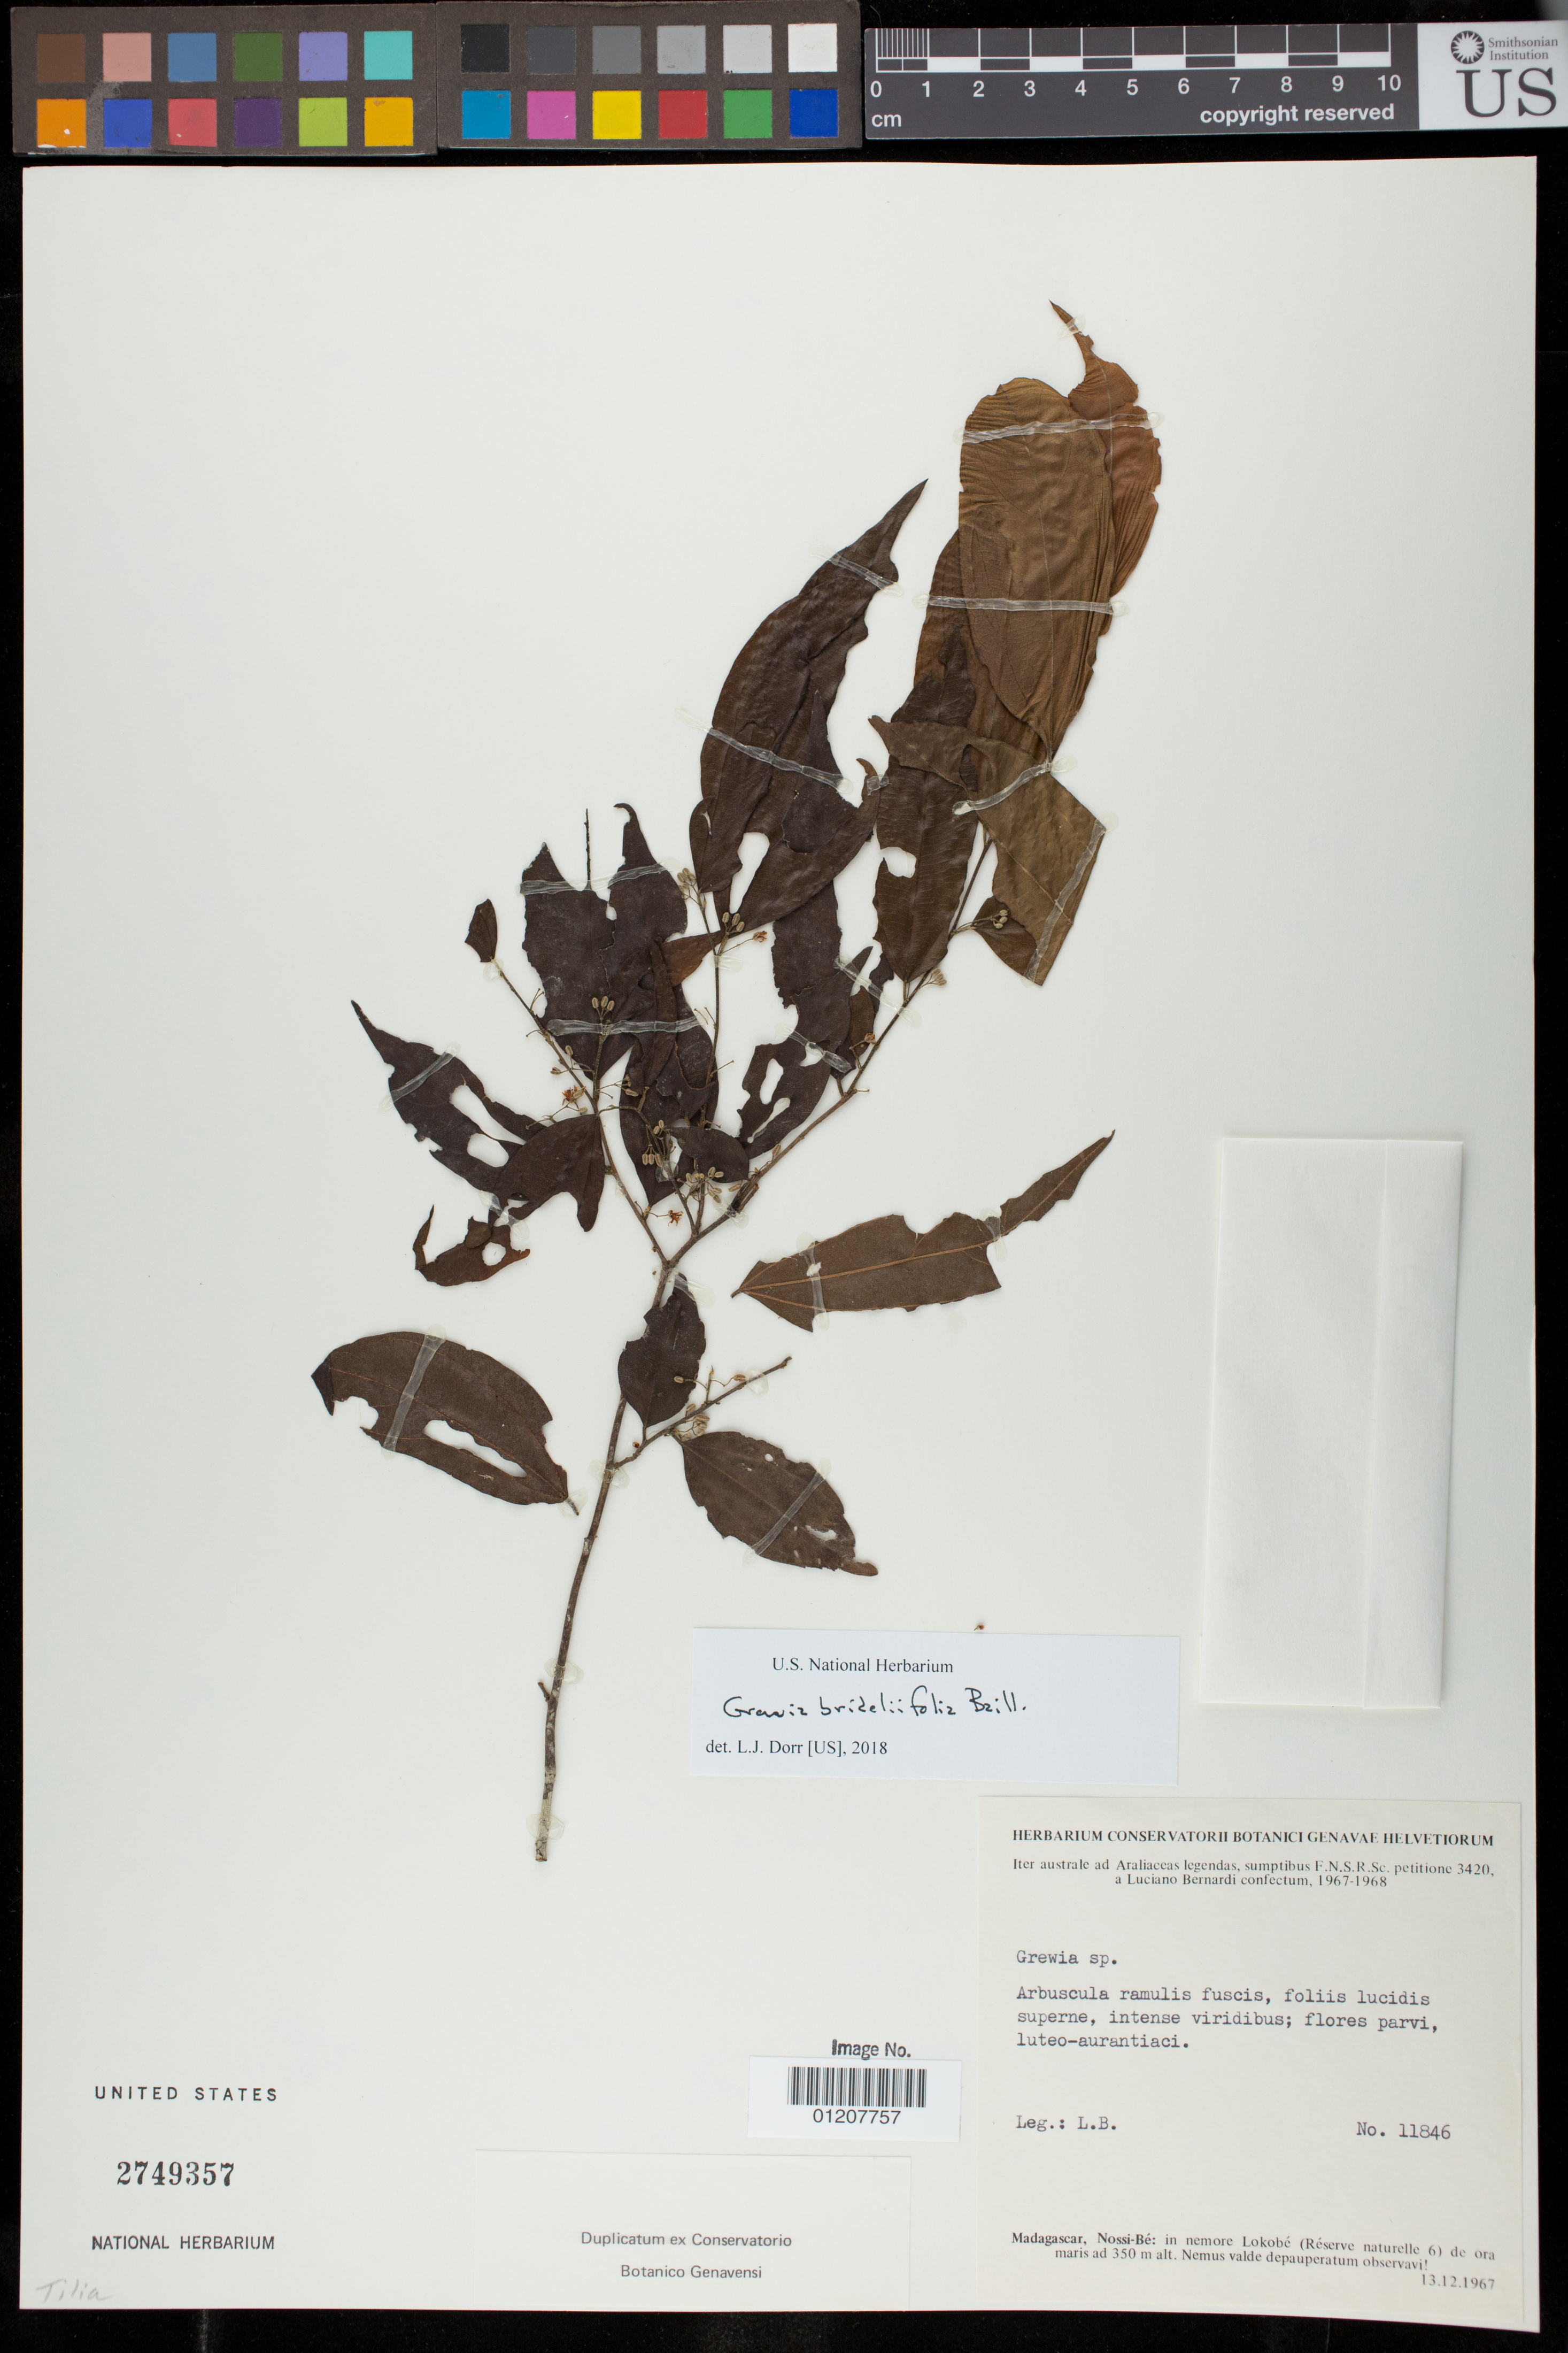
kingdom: Plantae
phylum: Tracheophyta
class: Magnoliopsida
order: Malvales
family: Malvaceae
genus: Grewia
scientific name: Grewia brideliifolia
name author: Baill.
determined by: Dorr, L. J., (BOT), Smithsonian Institution - National Museum of Natural History (UNITED STATES)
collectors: L. Bernardi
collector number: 11846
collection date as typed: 13 Dec 1967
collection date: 1967-12-13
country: Madagascar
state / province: Diana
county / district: Nosy Be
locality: Nossi-Be: in nemore Lokobe (Reserve naturelle 6)de ora maris.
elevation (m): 350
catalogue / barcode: US 2749357